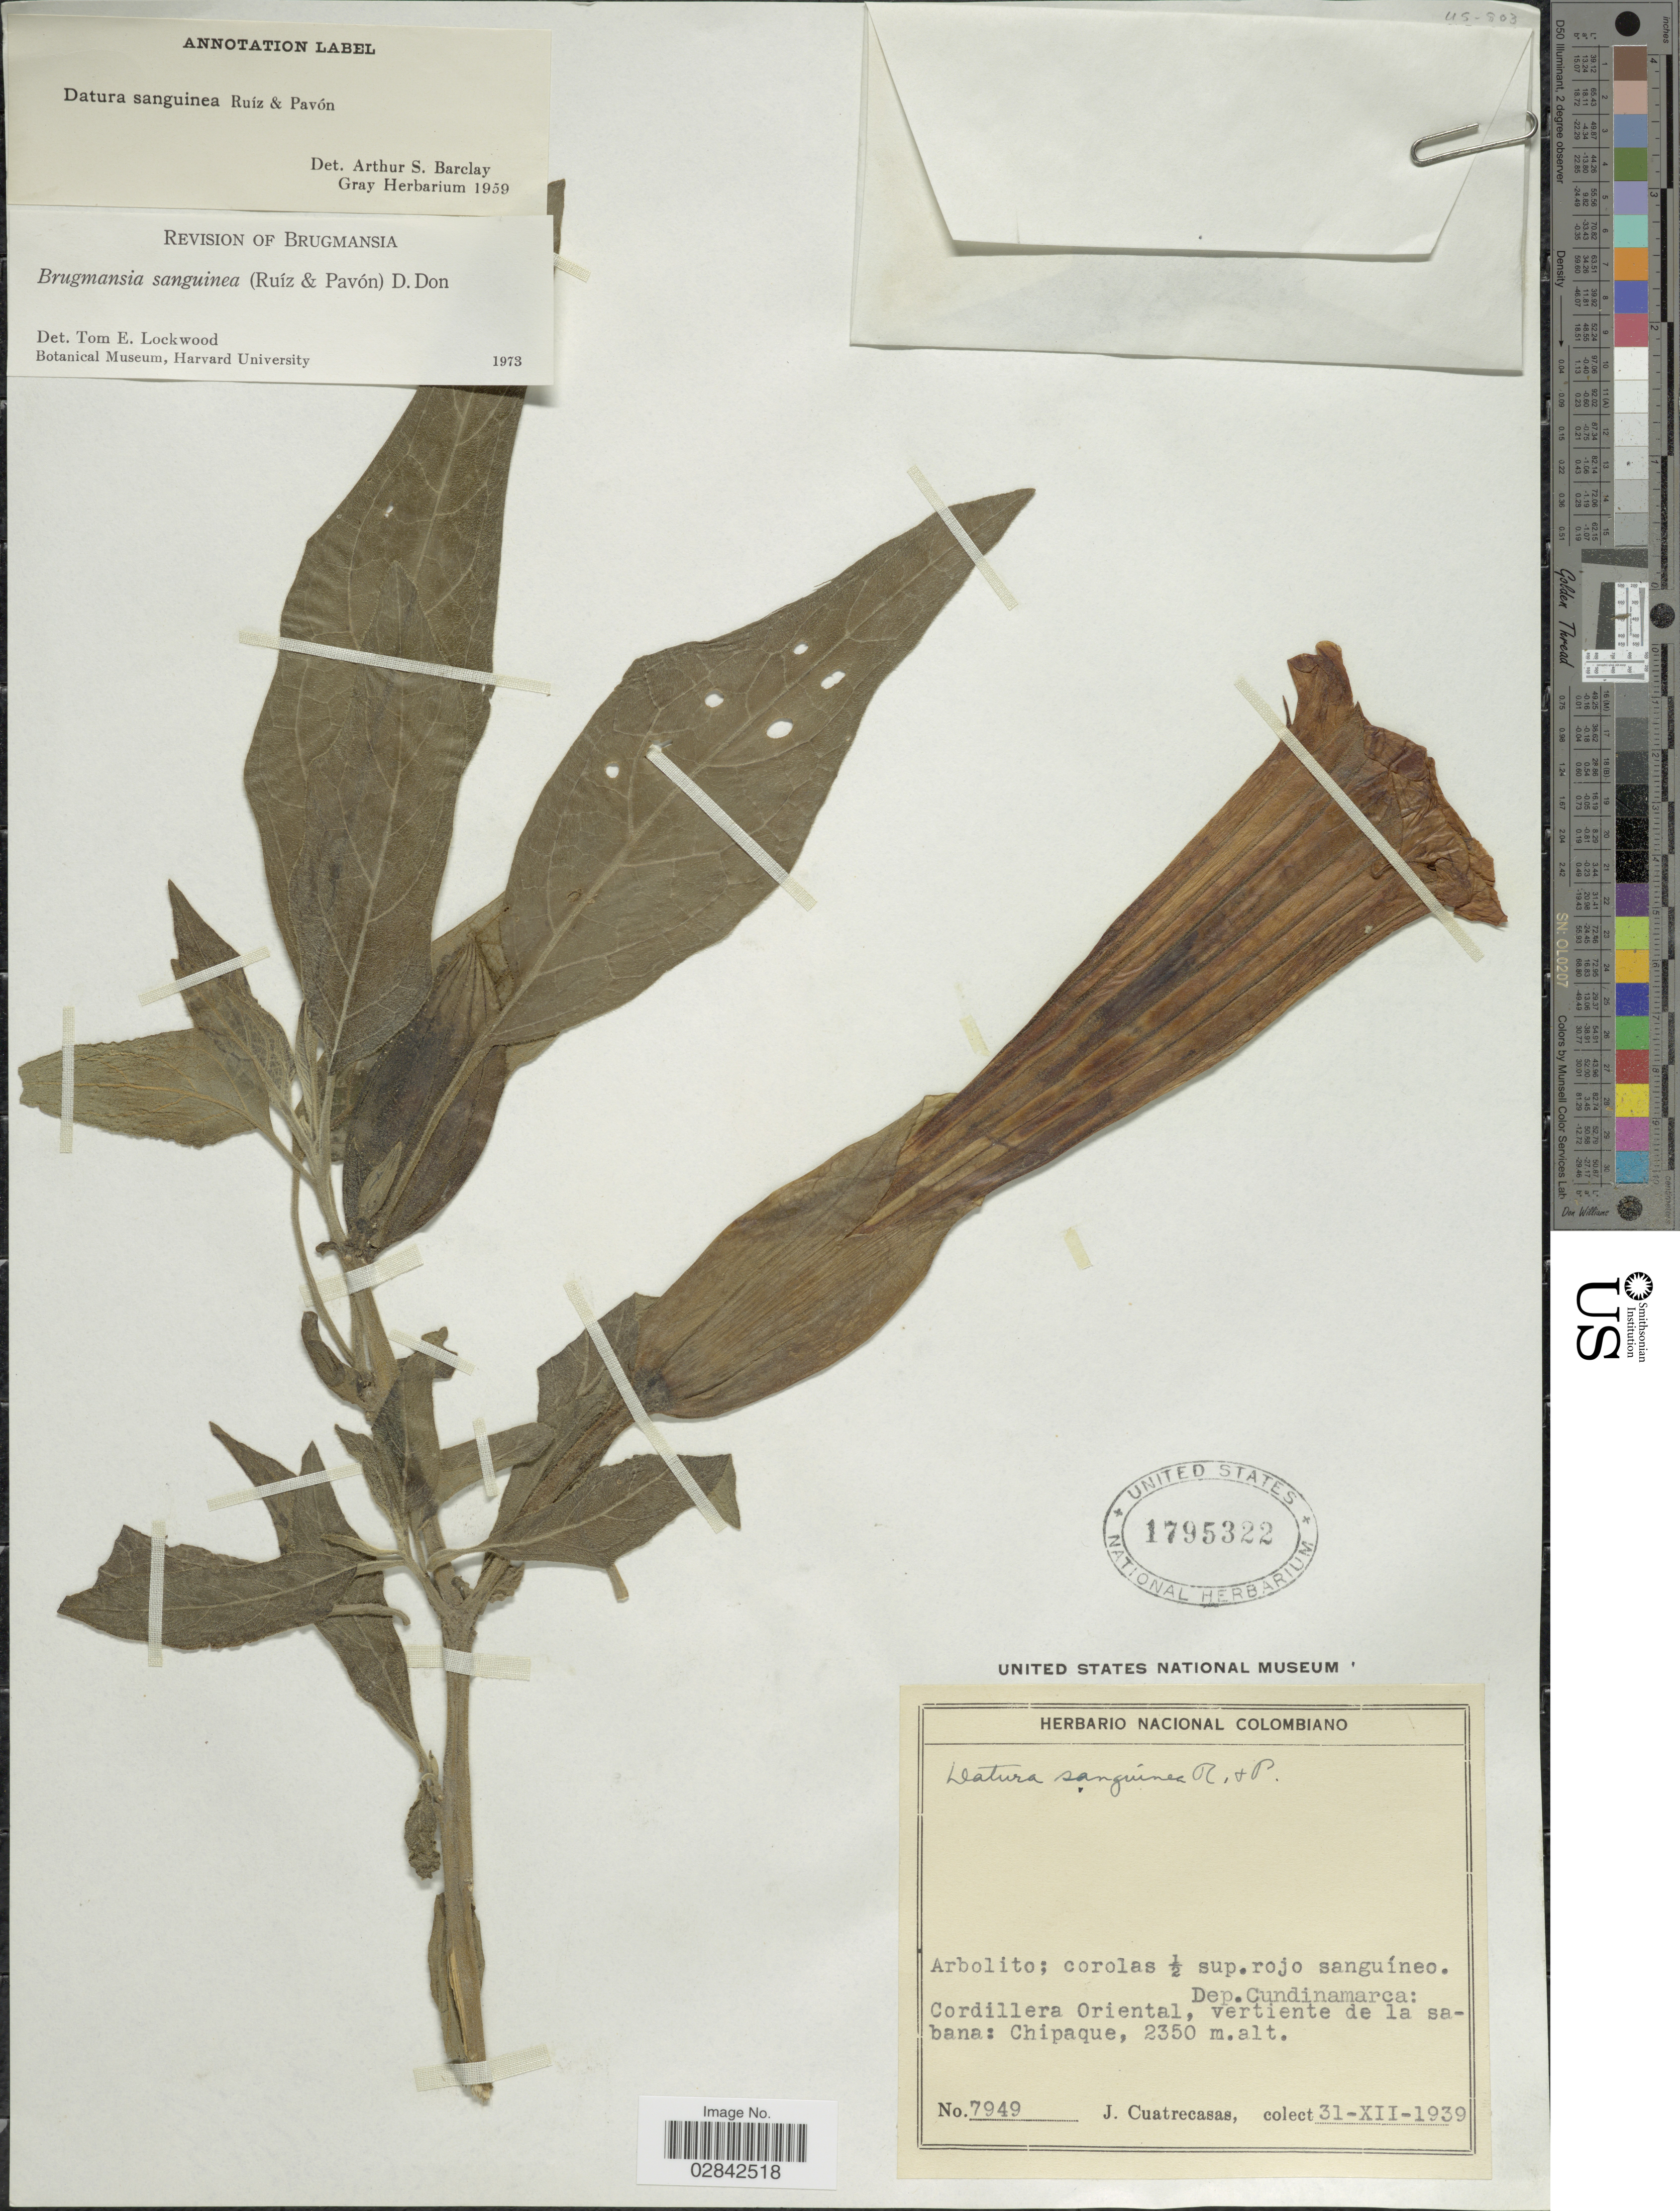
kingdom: Plantae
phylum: Tracheophyta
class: Magnoliopsida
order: Solanales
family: Solanaceae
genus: Brugmansia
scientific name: Brugmansia sanguinea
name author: (Ruiz & Pav.) D. Don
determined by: Lockwood, T. E.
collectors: J. Cuatrecasas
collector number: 7949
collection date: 1939-12-31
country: Colombia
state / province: Cundinamarca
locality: Dep. Cundinamarca: Cordillera Oriental, vertiente de la sabana: Chipaque.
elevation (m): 2350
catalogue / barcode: US 1795322